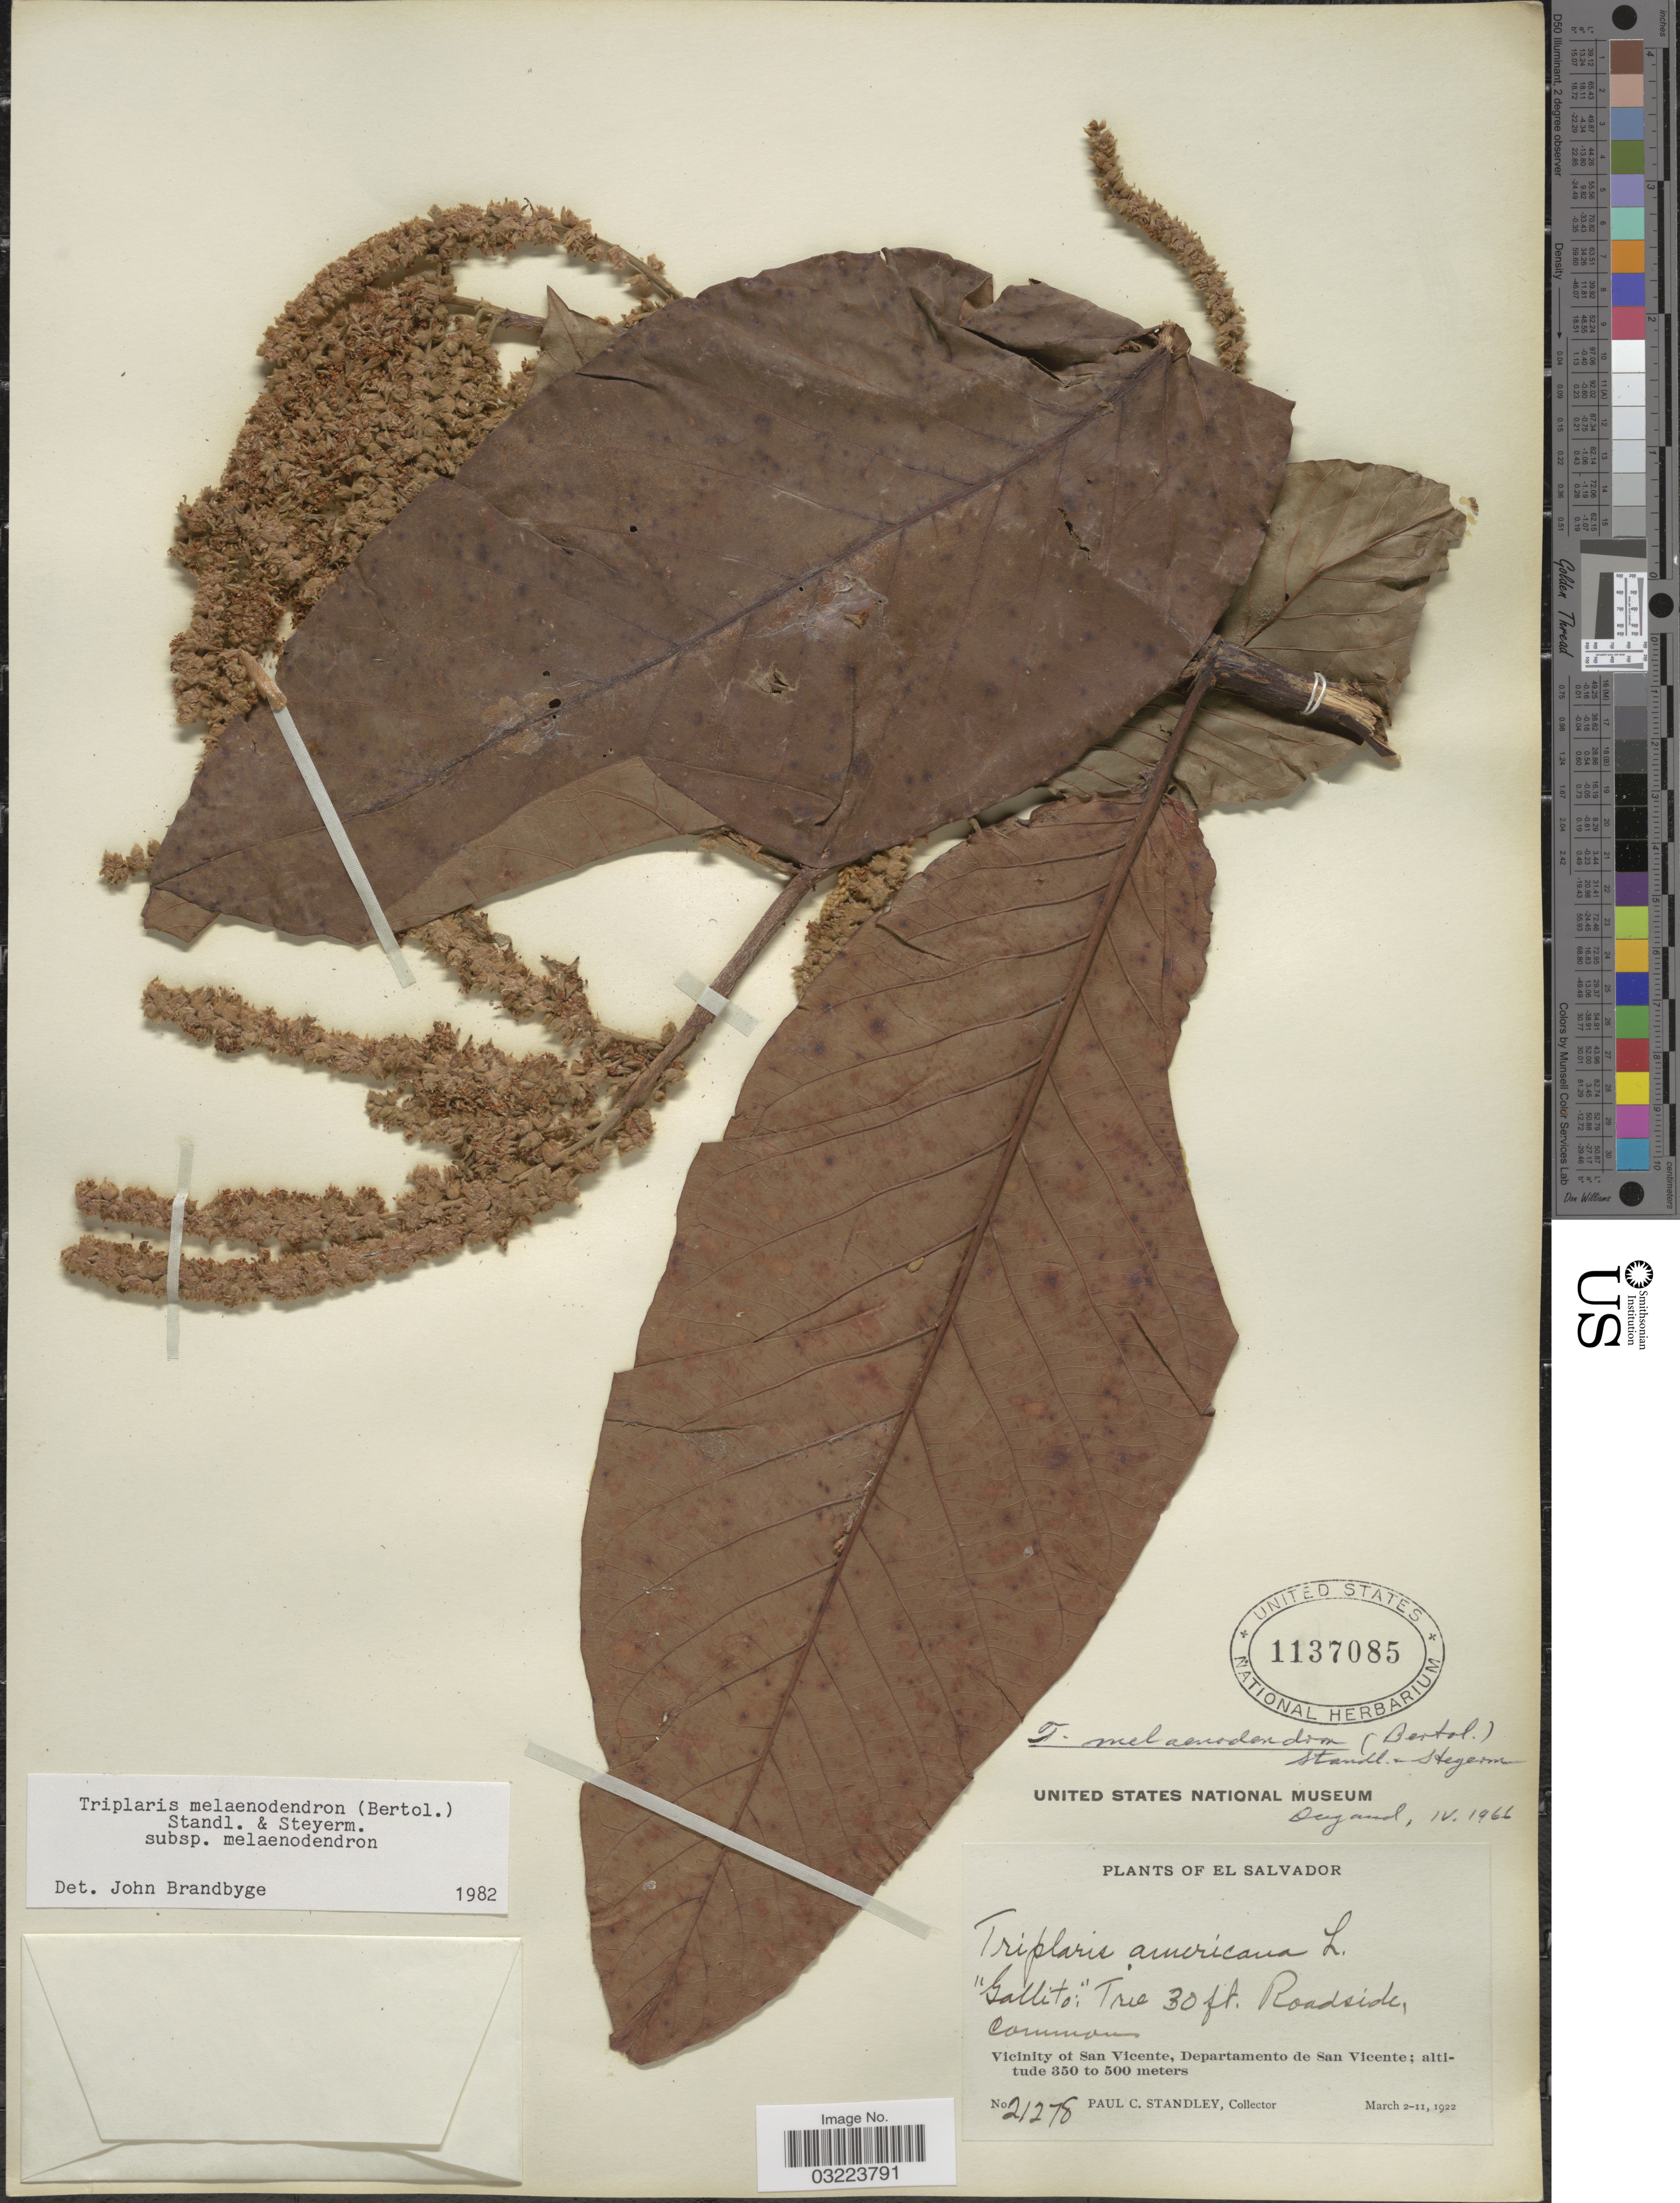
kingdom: Plantae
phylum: Tracheophyta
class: Magnoliopsida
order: Caryophyllales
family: Polygonaceae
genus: Triplaris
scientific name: Triplaris melaenodendron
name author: (Bertol.) Standl. & Steyerm.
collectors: P. C. Standley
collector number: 21278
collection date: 1922-03-02/1922-03-11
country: El Salvador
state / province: San Vincente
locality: Vicinity of San Vicente, Departamento de San Vicente.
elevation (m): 350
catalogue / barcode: US 1137085